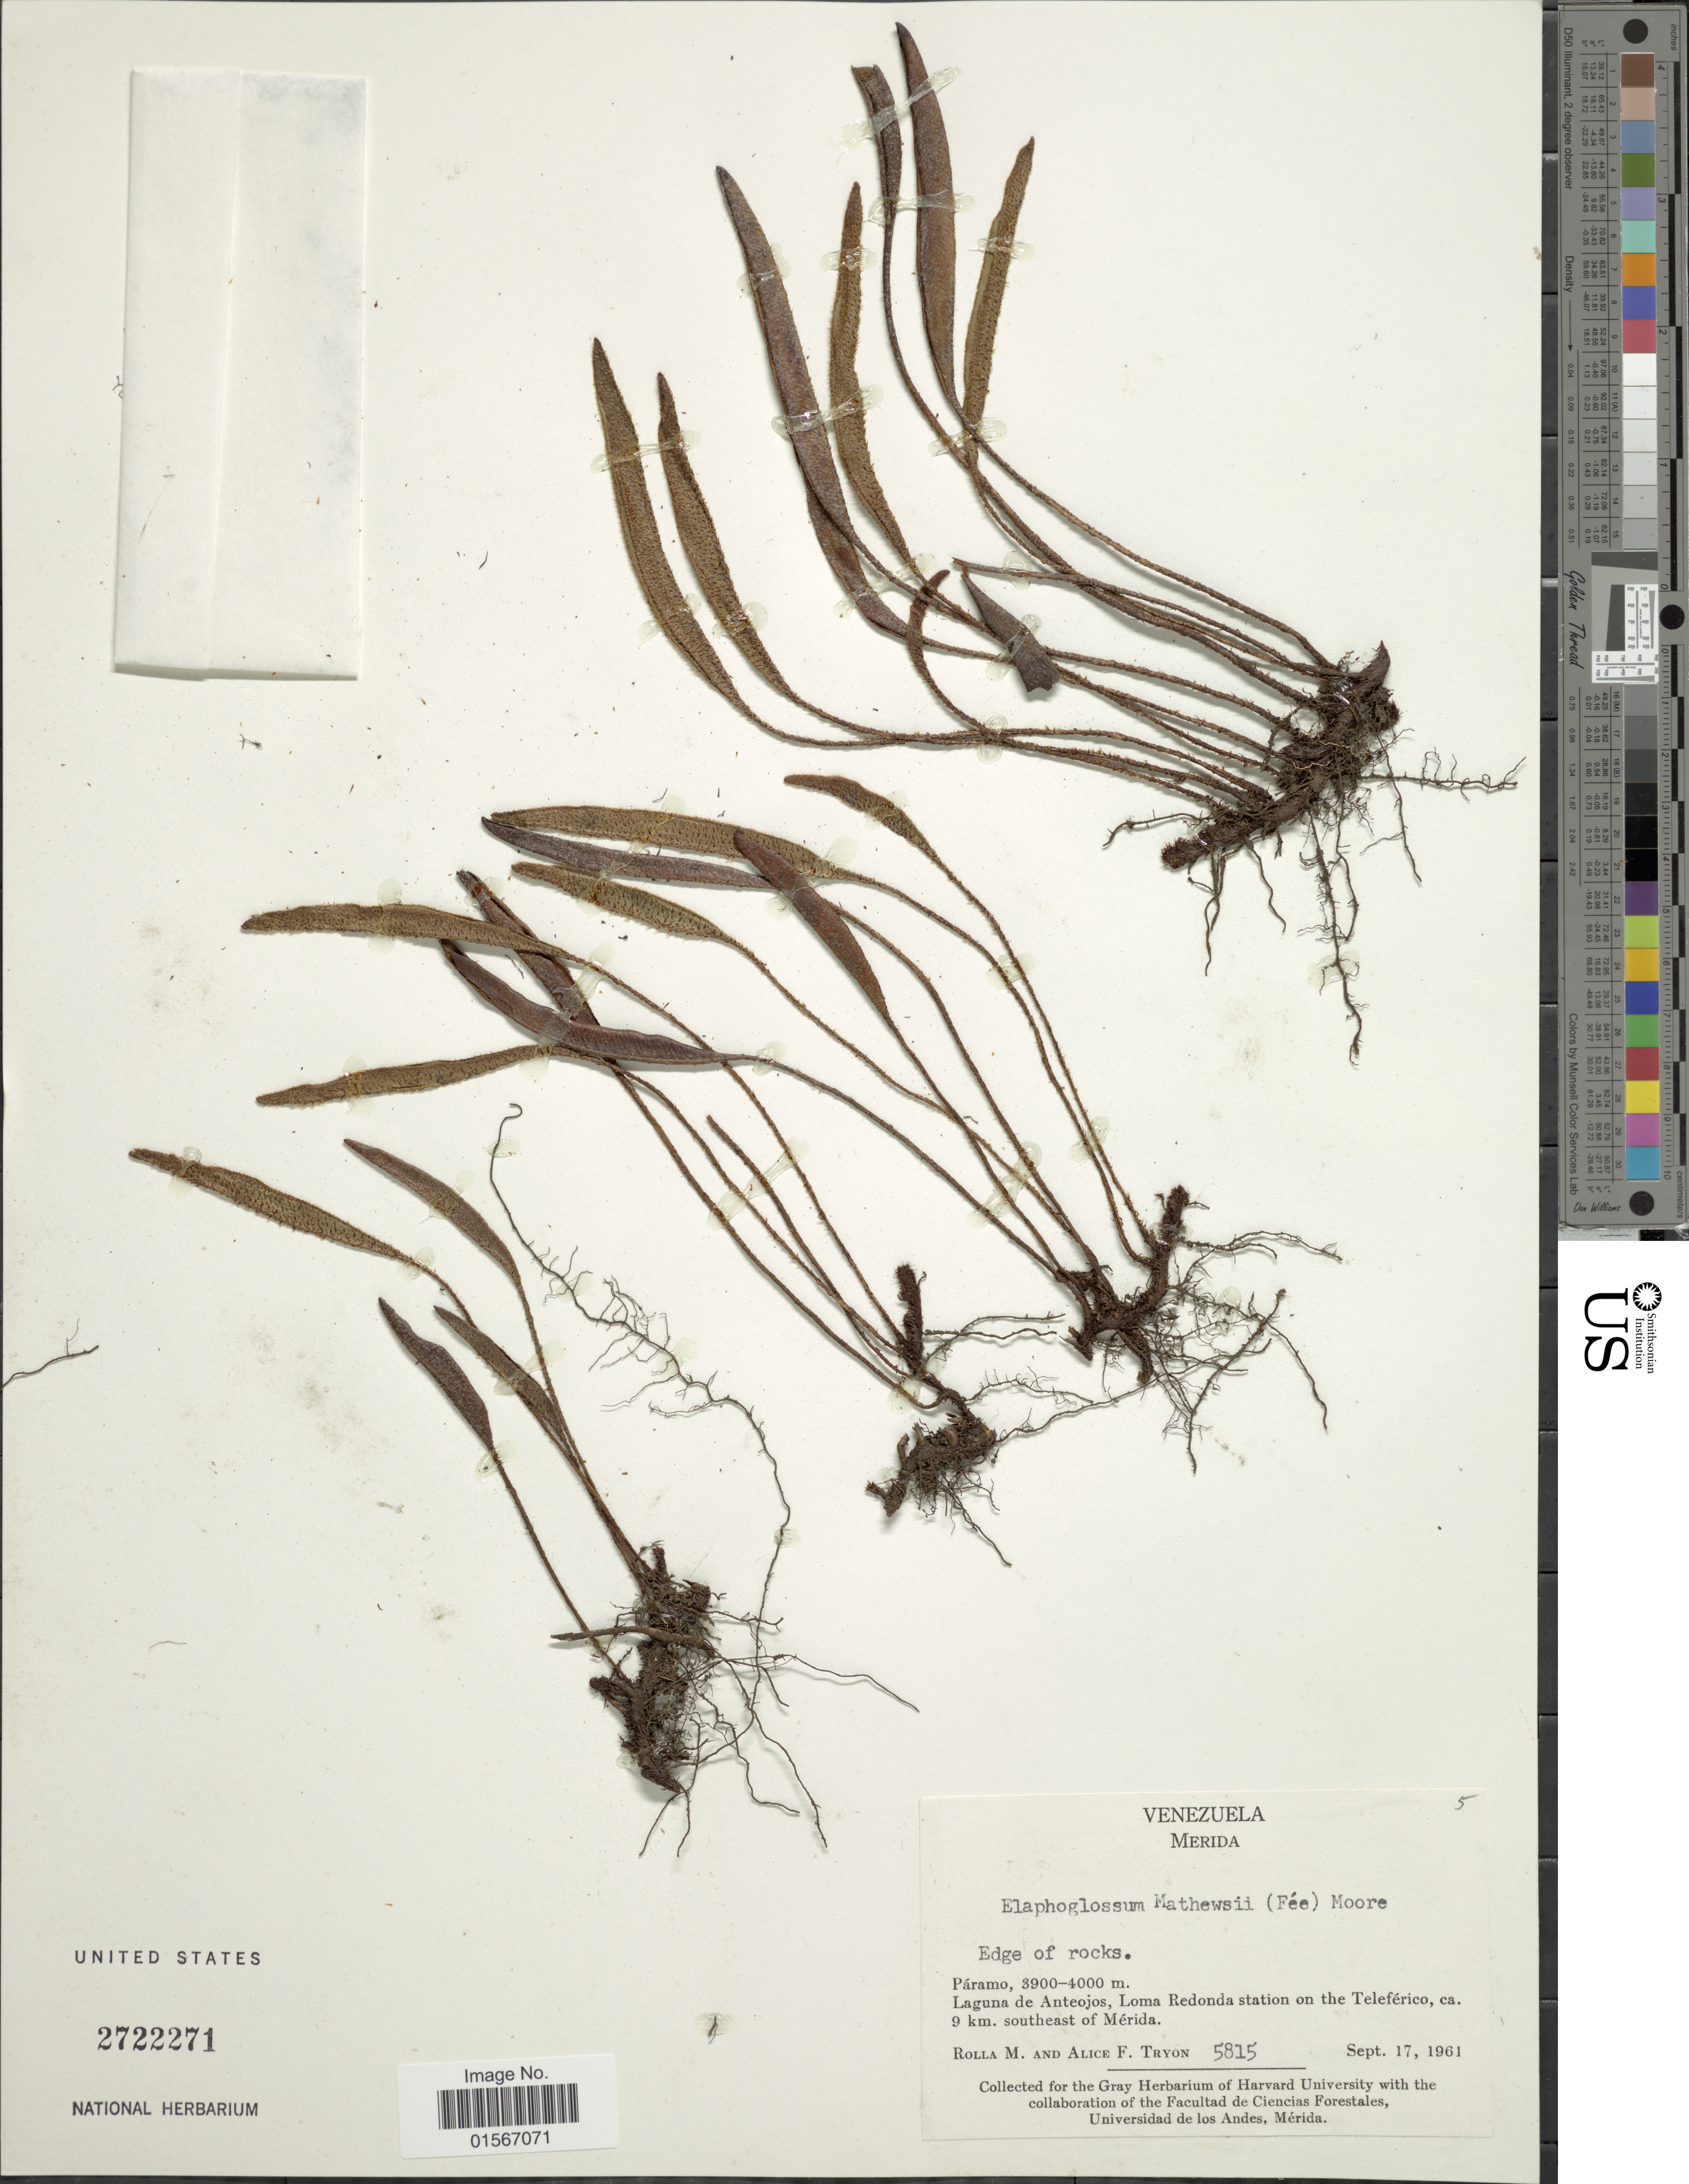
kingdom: Plantae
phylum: Tracheophyta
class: Polypodiopsida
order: Polypodiales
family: Dryopteridaceae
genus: Elaphoglossum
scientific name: Elaphoglossum mathewsii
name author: (Fée) T. Moore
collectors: R. M. Tryon & A. F. Tryon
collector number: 5815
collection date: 1961-09-17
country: Venezuela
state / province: Mérida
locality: Páramo, Laguna de Anteojos, Loma Redondad station on the Teleférico. ca. 9 km. southeast of Mérida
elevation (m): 3900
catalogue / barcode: US 2722271